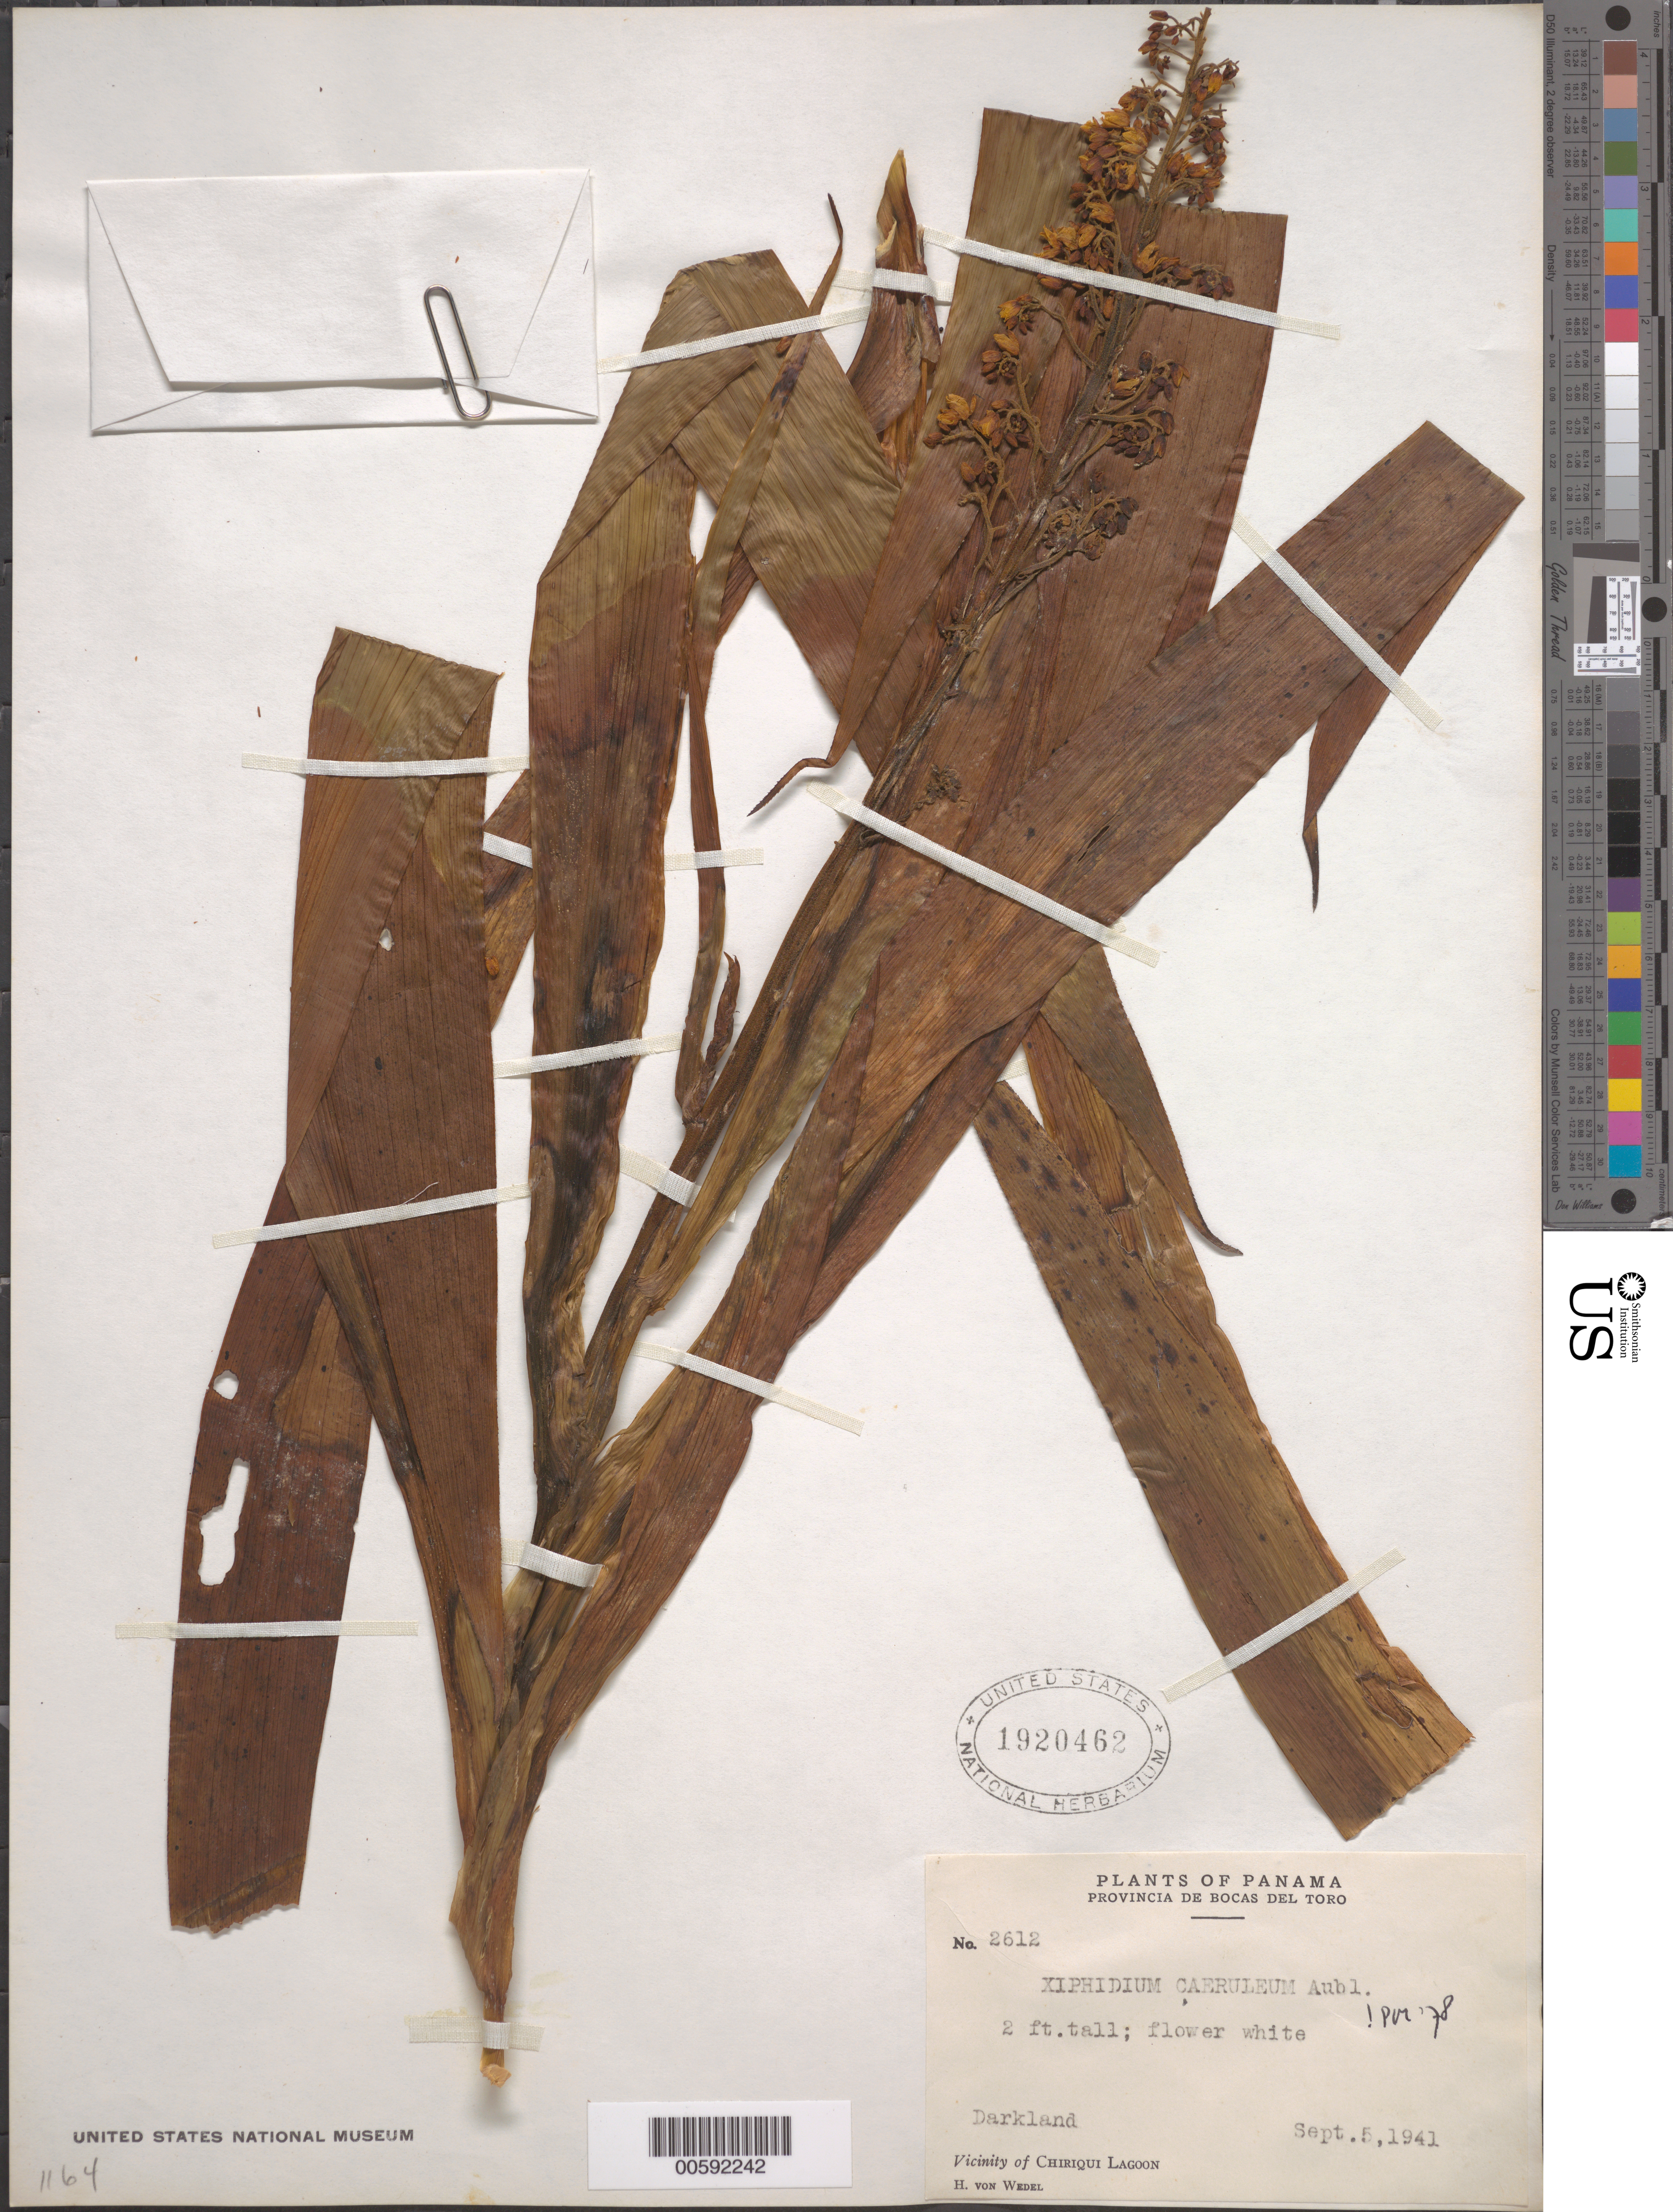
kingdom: Plantae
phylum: Tracheophyta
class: Liliopsida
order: Commelinales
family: Haemodoraceae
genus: Xiphidium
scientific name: Xiphidium caeruleum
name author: Aubl.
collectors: H. von Wedel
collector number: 2612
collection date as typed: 05 Sep 1941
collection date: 1941-09-05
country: Panama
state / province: Bocas del Toro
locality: Chiriqui Lagoon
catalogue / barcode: US 1920462